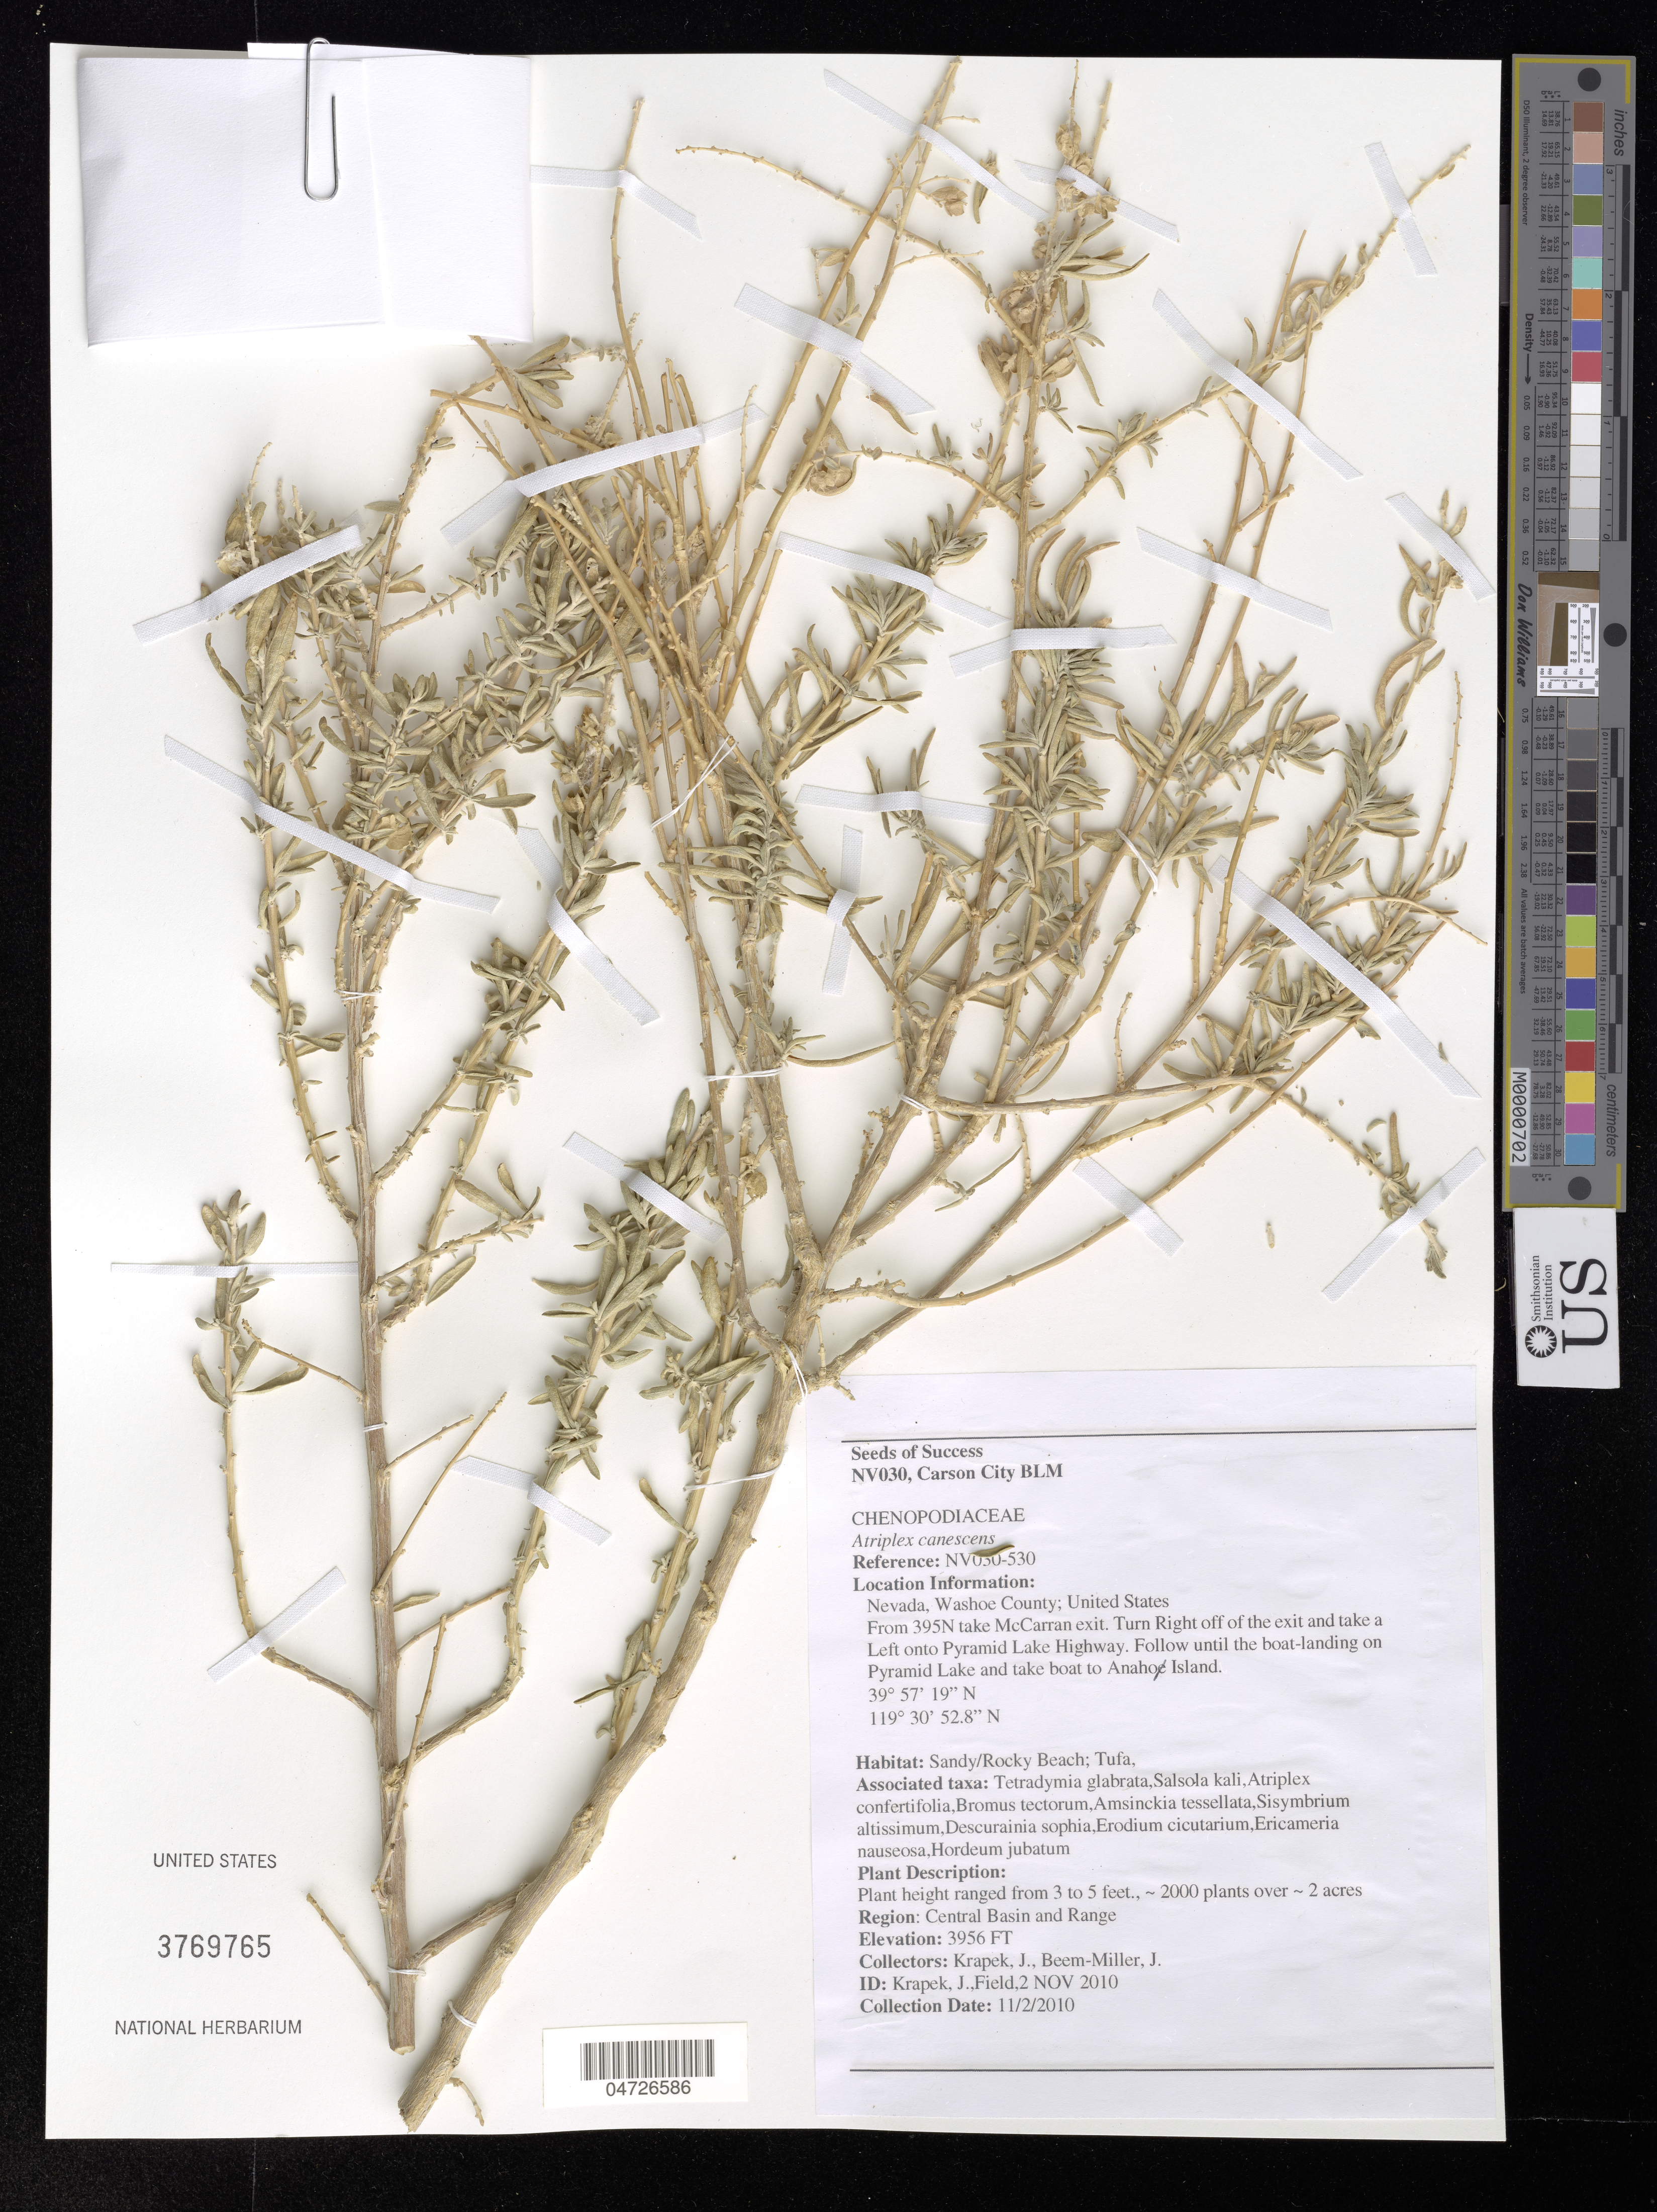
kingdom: Plantae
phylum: Tracheophyta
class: Magnoliopsida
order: Caryophyllales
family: Amaranthaceae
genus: Atriplex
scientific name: Atriplex canescens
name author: (Pursh) Nutt.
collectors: J. Krapek & J. Beem-Miller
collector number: NV03*0-530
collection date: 2010-02-11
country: United States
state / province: Nevada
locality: Washoe County. From 395N take McCarren exit. Turn Right off of the exit and take a Left onto Pyramid Lake Highway. Follow until the boat-landing on Pyramid Lake and take boat to Anaho Island.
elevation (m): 1206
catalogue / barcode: US 3769765